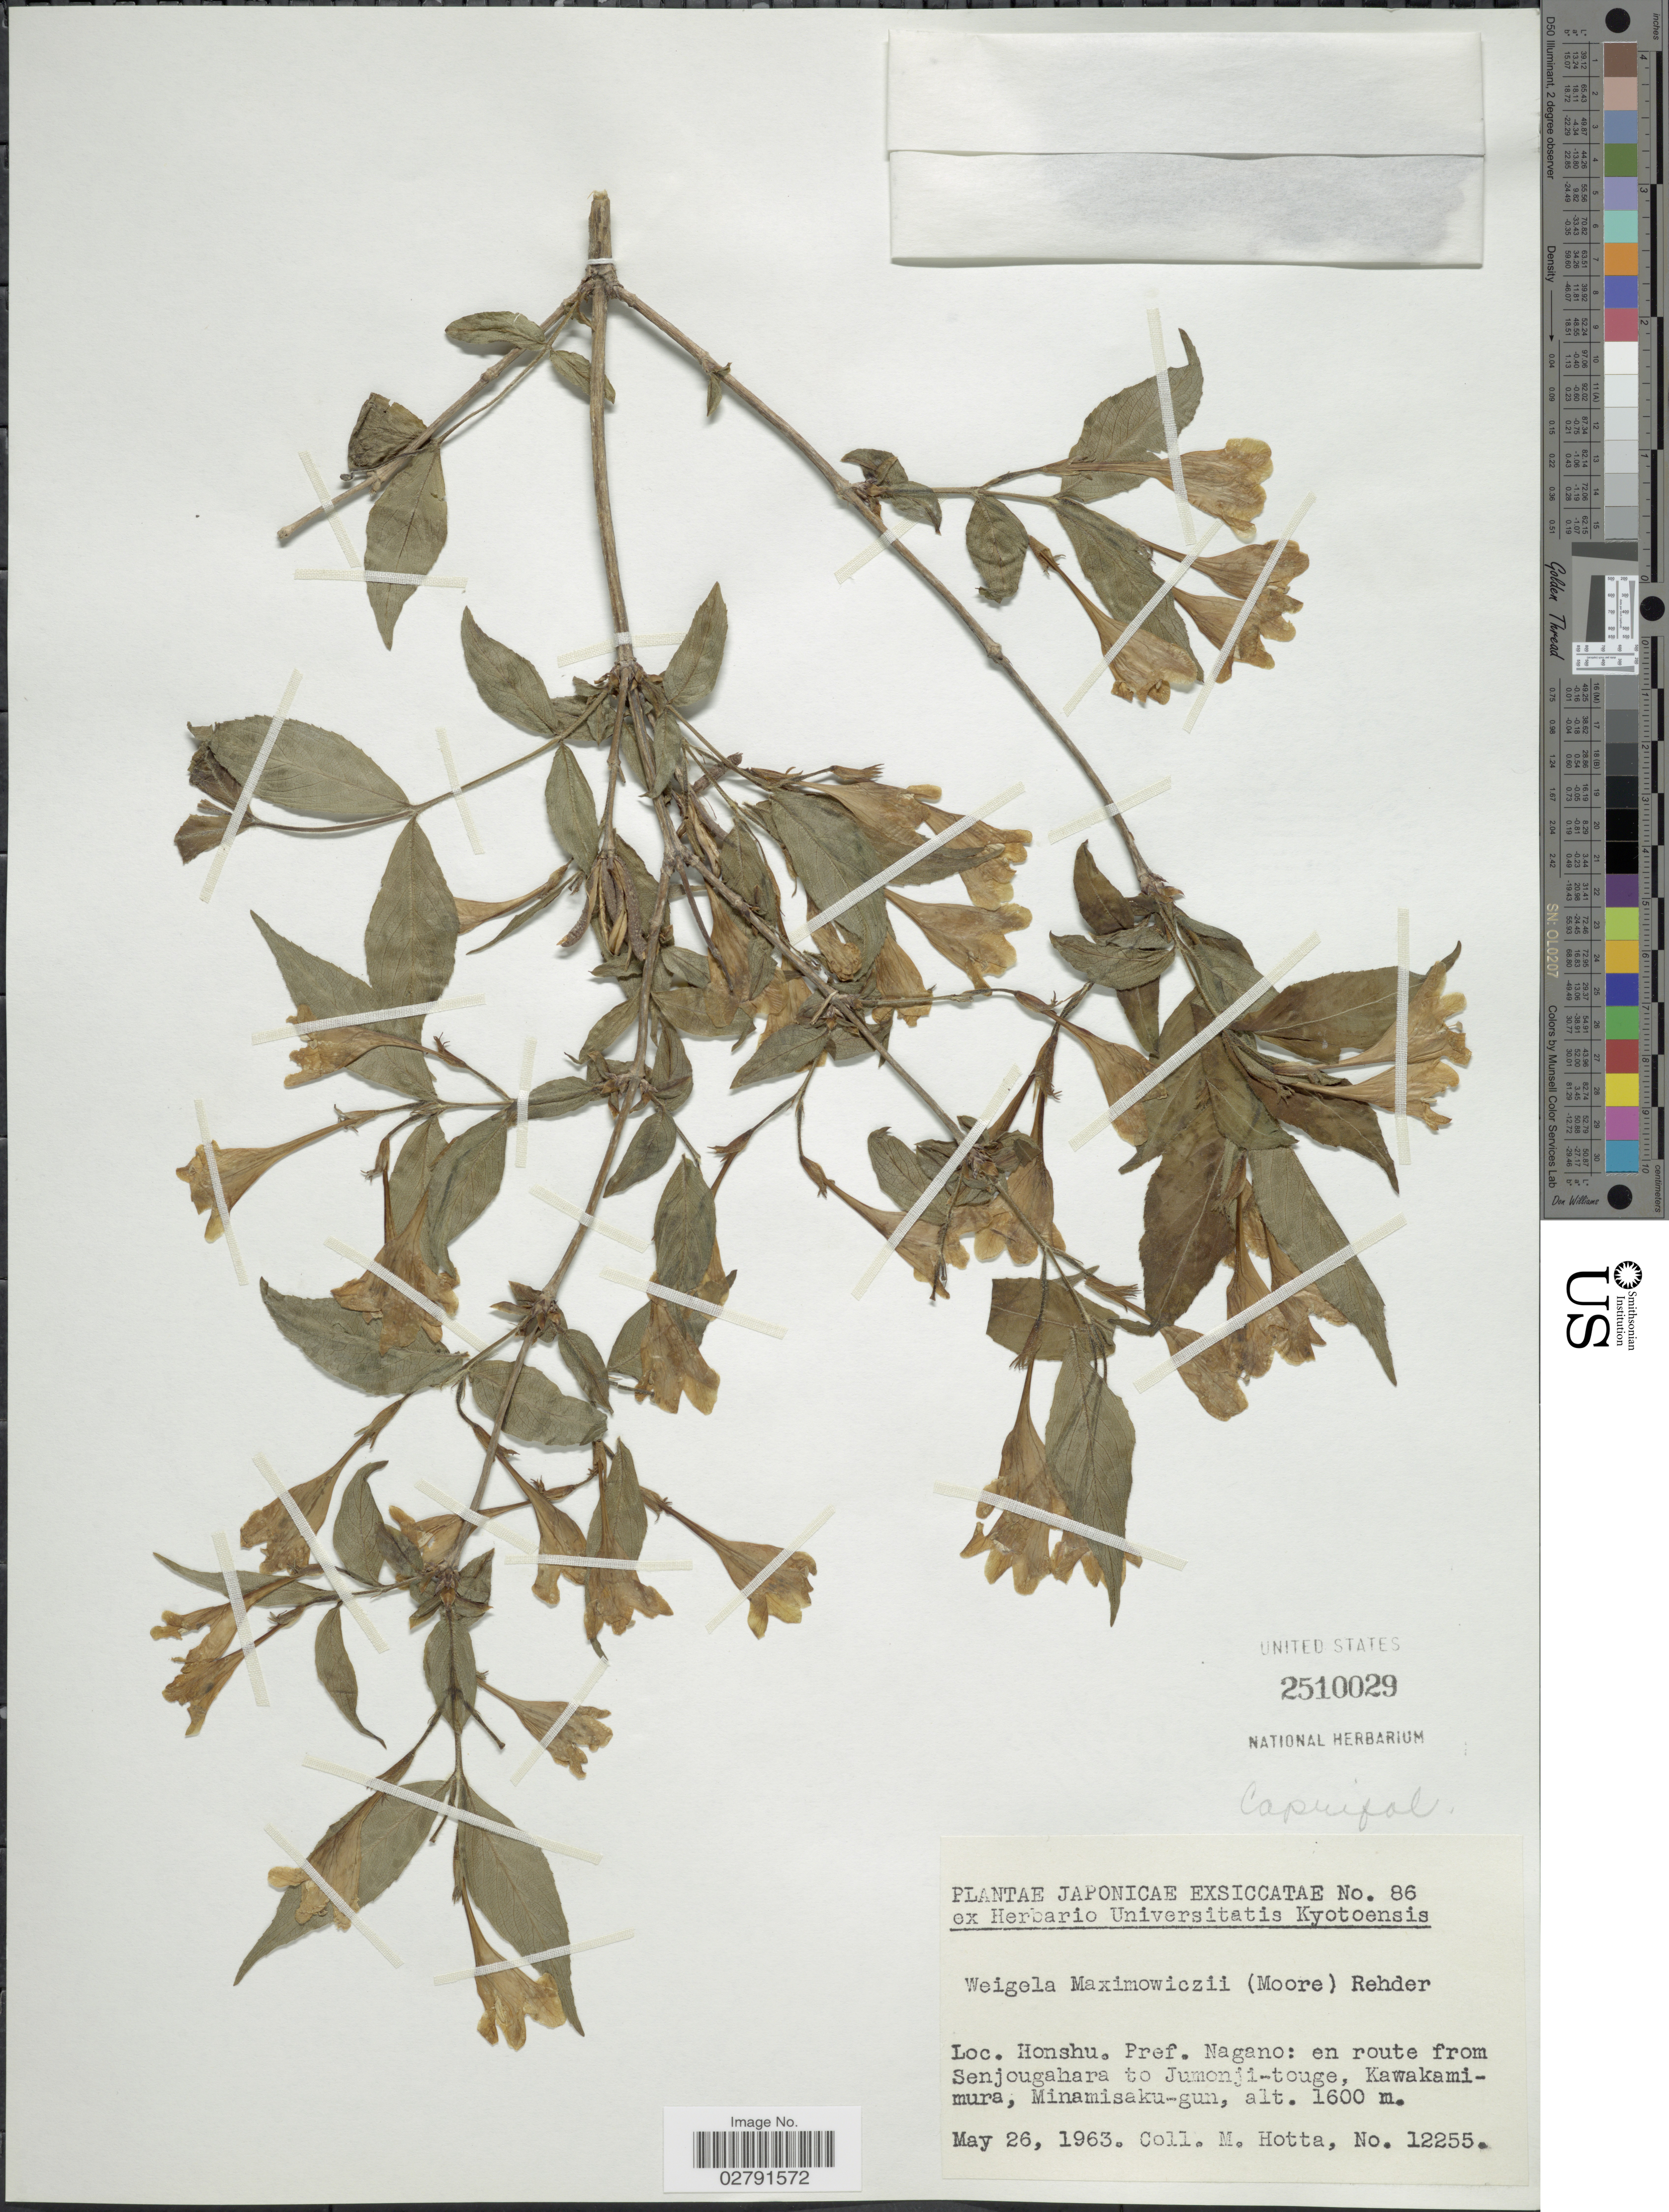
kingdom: Plantae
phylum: Tracheophyta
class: Magnoliopsida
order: Dipsacales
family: Caprifoliaceae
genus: Diervilla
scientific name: Diervilla maximowiczii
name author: (S. Moore) Makino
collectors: M. Hotta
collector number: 12255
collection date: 1963-05-26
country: Japan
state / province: Nagano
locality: Honshu. Pref. Nagano: en route from Senjougahara to Jumonji-touge, Kawakamimura, Minamisaku-gun.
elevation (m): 1600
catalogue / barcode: US 2510029